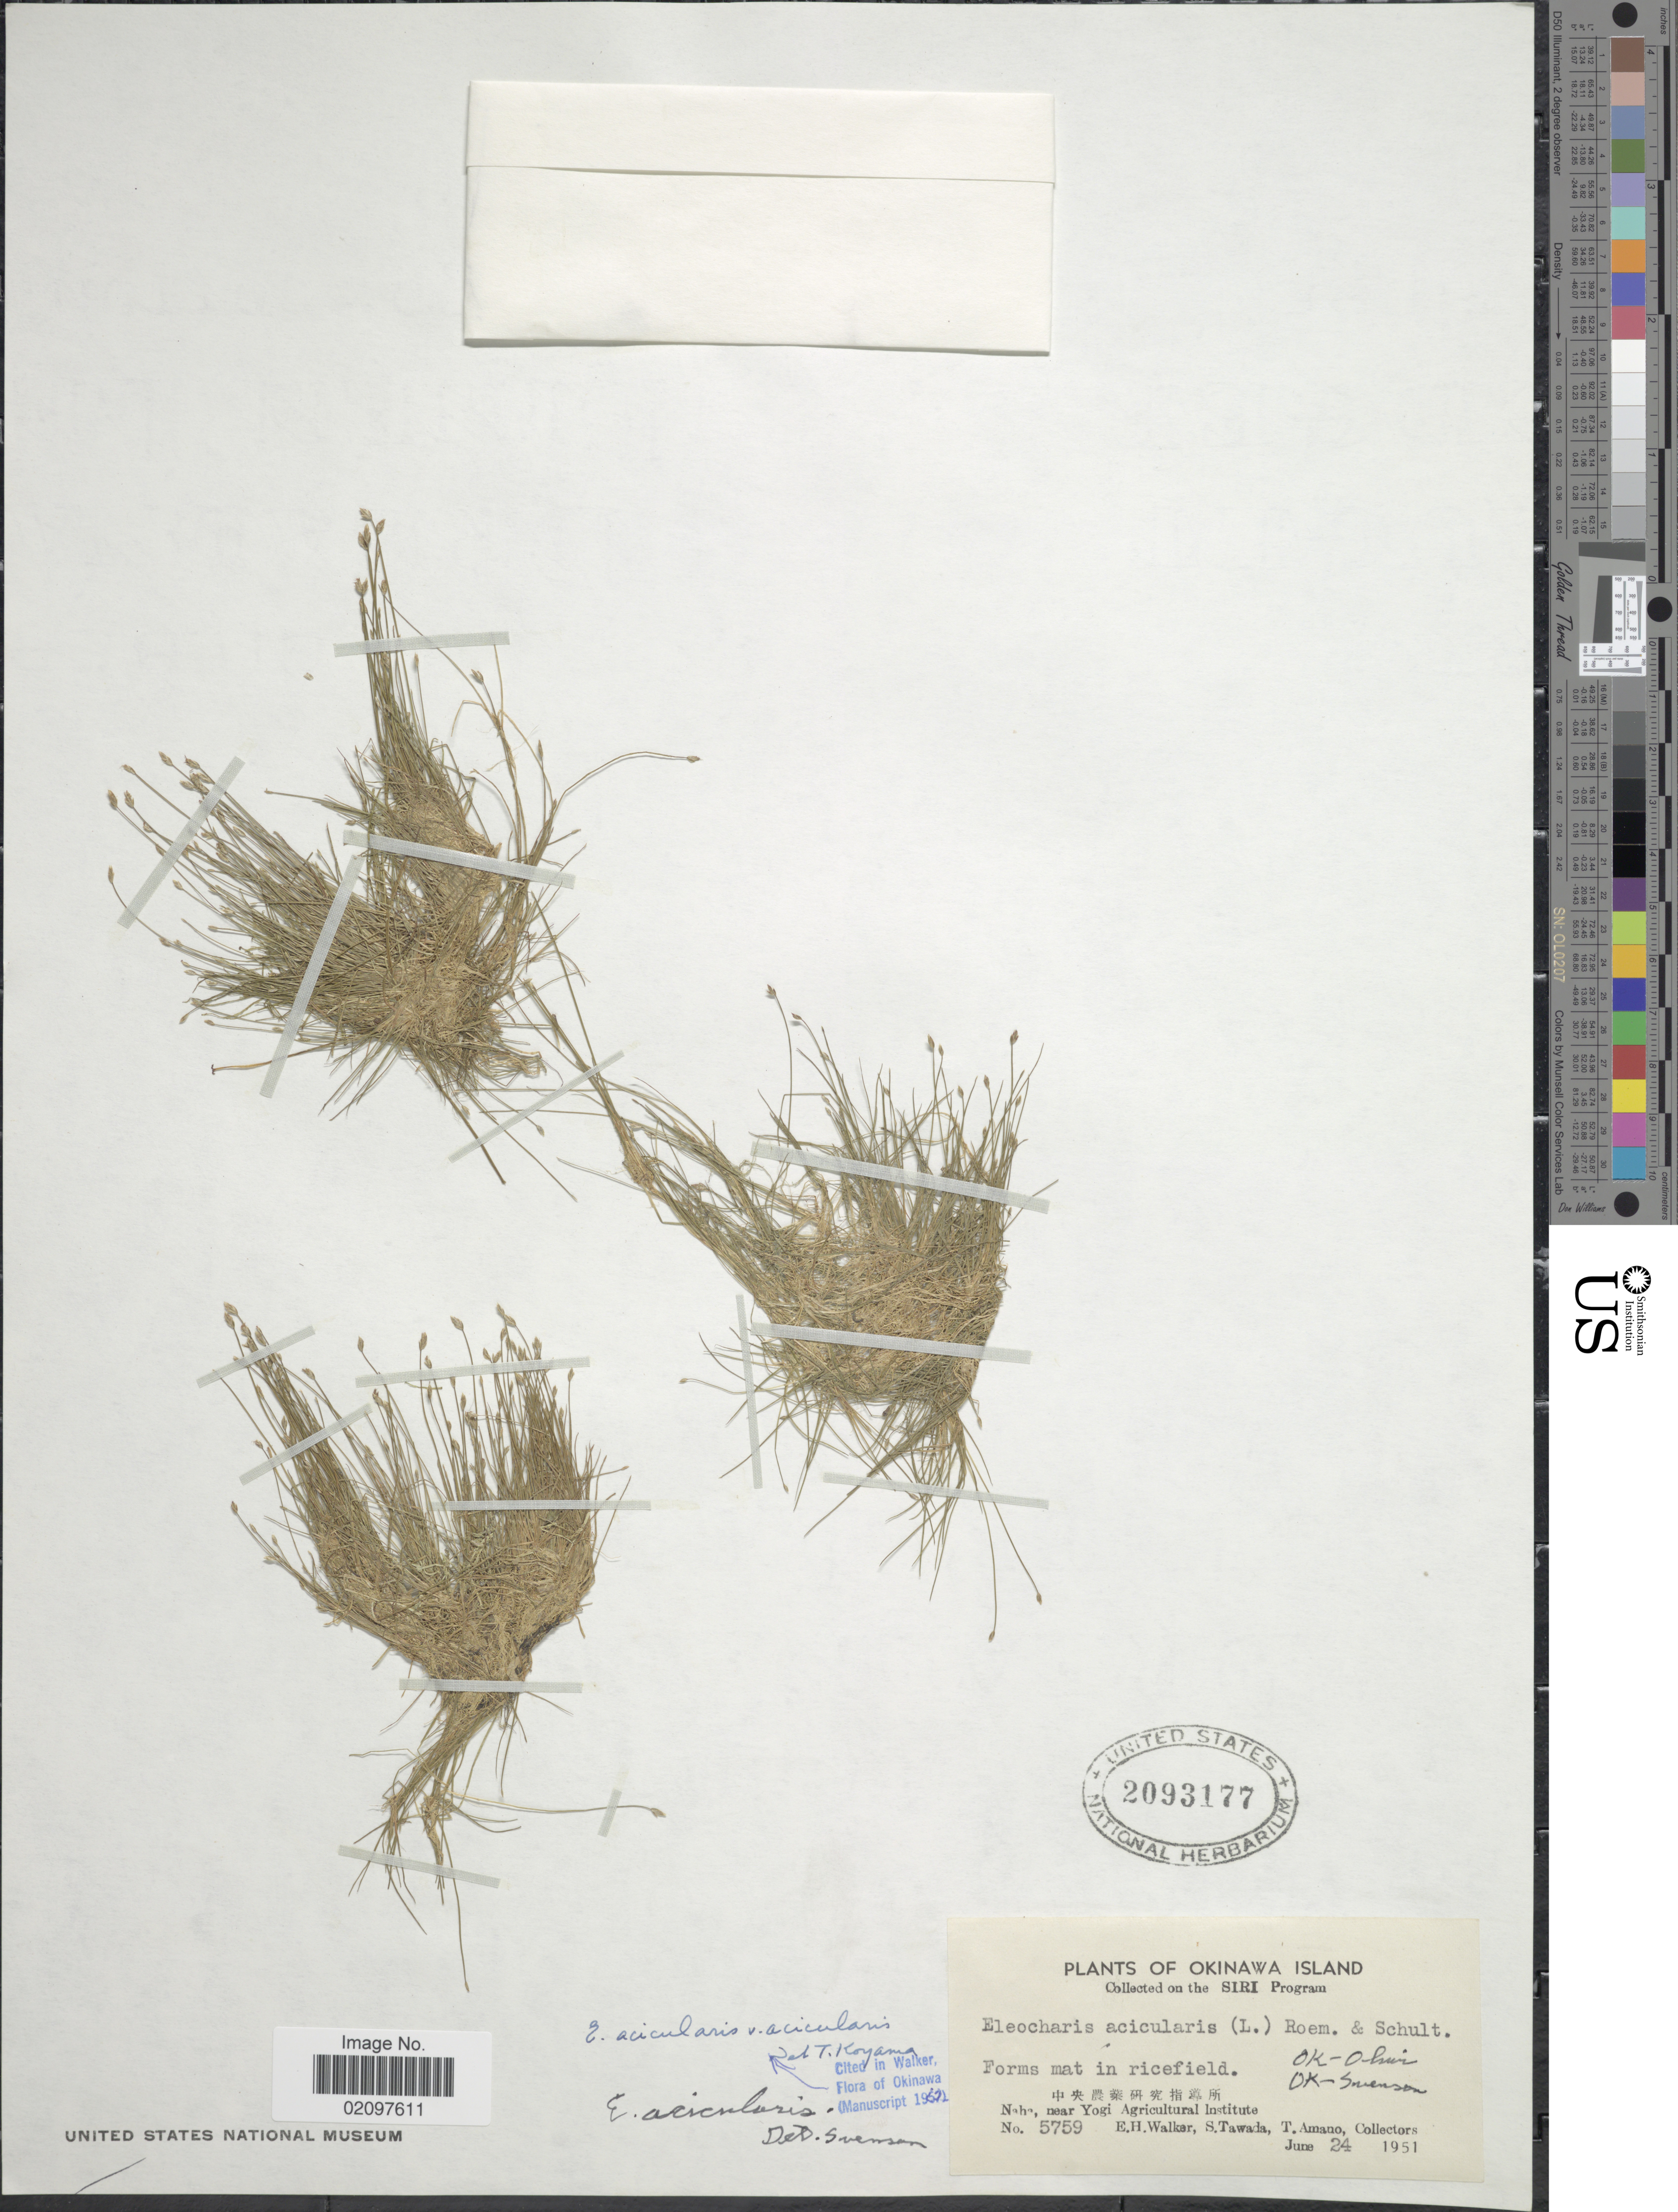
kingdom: Plantae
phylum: Tracheophyta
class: Liliopsida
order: Poales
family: Cyperaceae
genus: Eleocharis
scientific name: Eleocharis acicularis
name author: (L.) Roem. & Schult.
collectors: E. H. Walker, S. Tawada & T. Amano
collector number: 5759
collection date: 1951-06-24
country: Japan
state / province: Okinawa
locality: Okinawa Island, Naha, near Yogi Agricultural Institute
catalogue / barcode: US 2093177